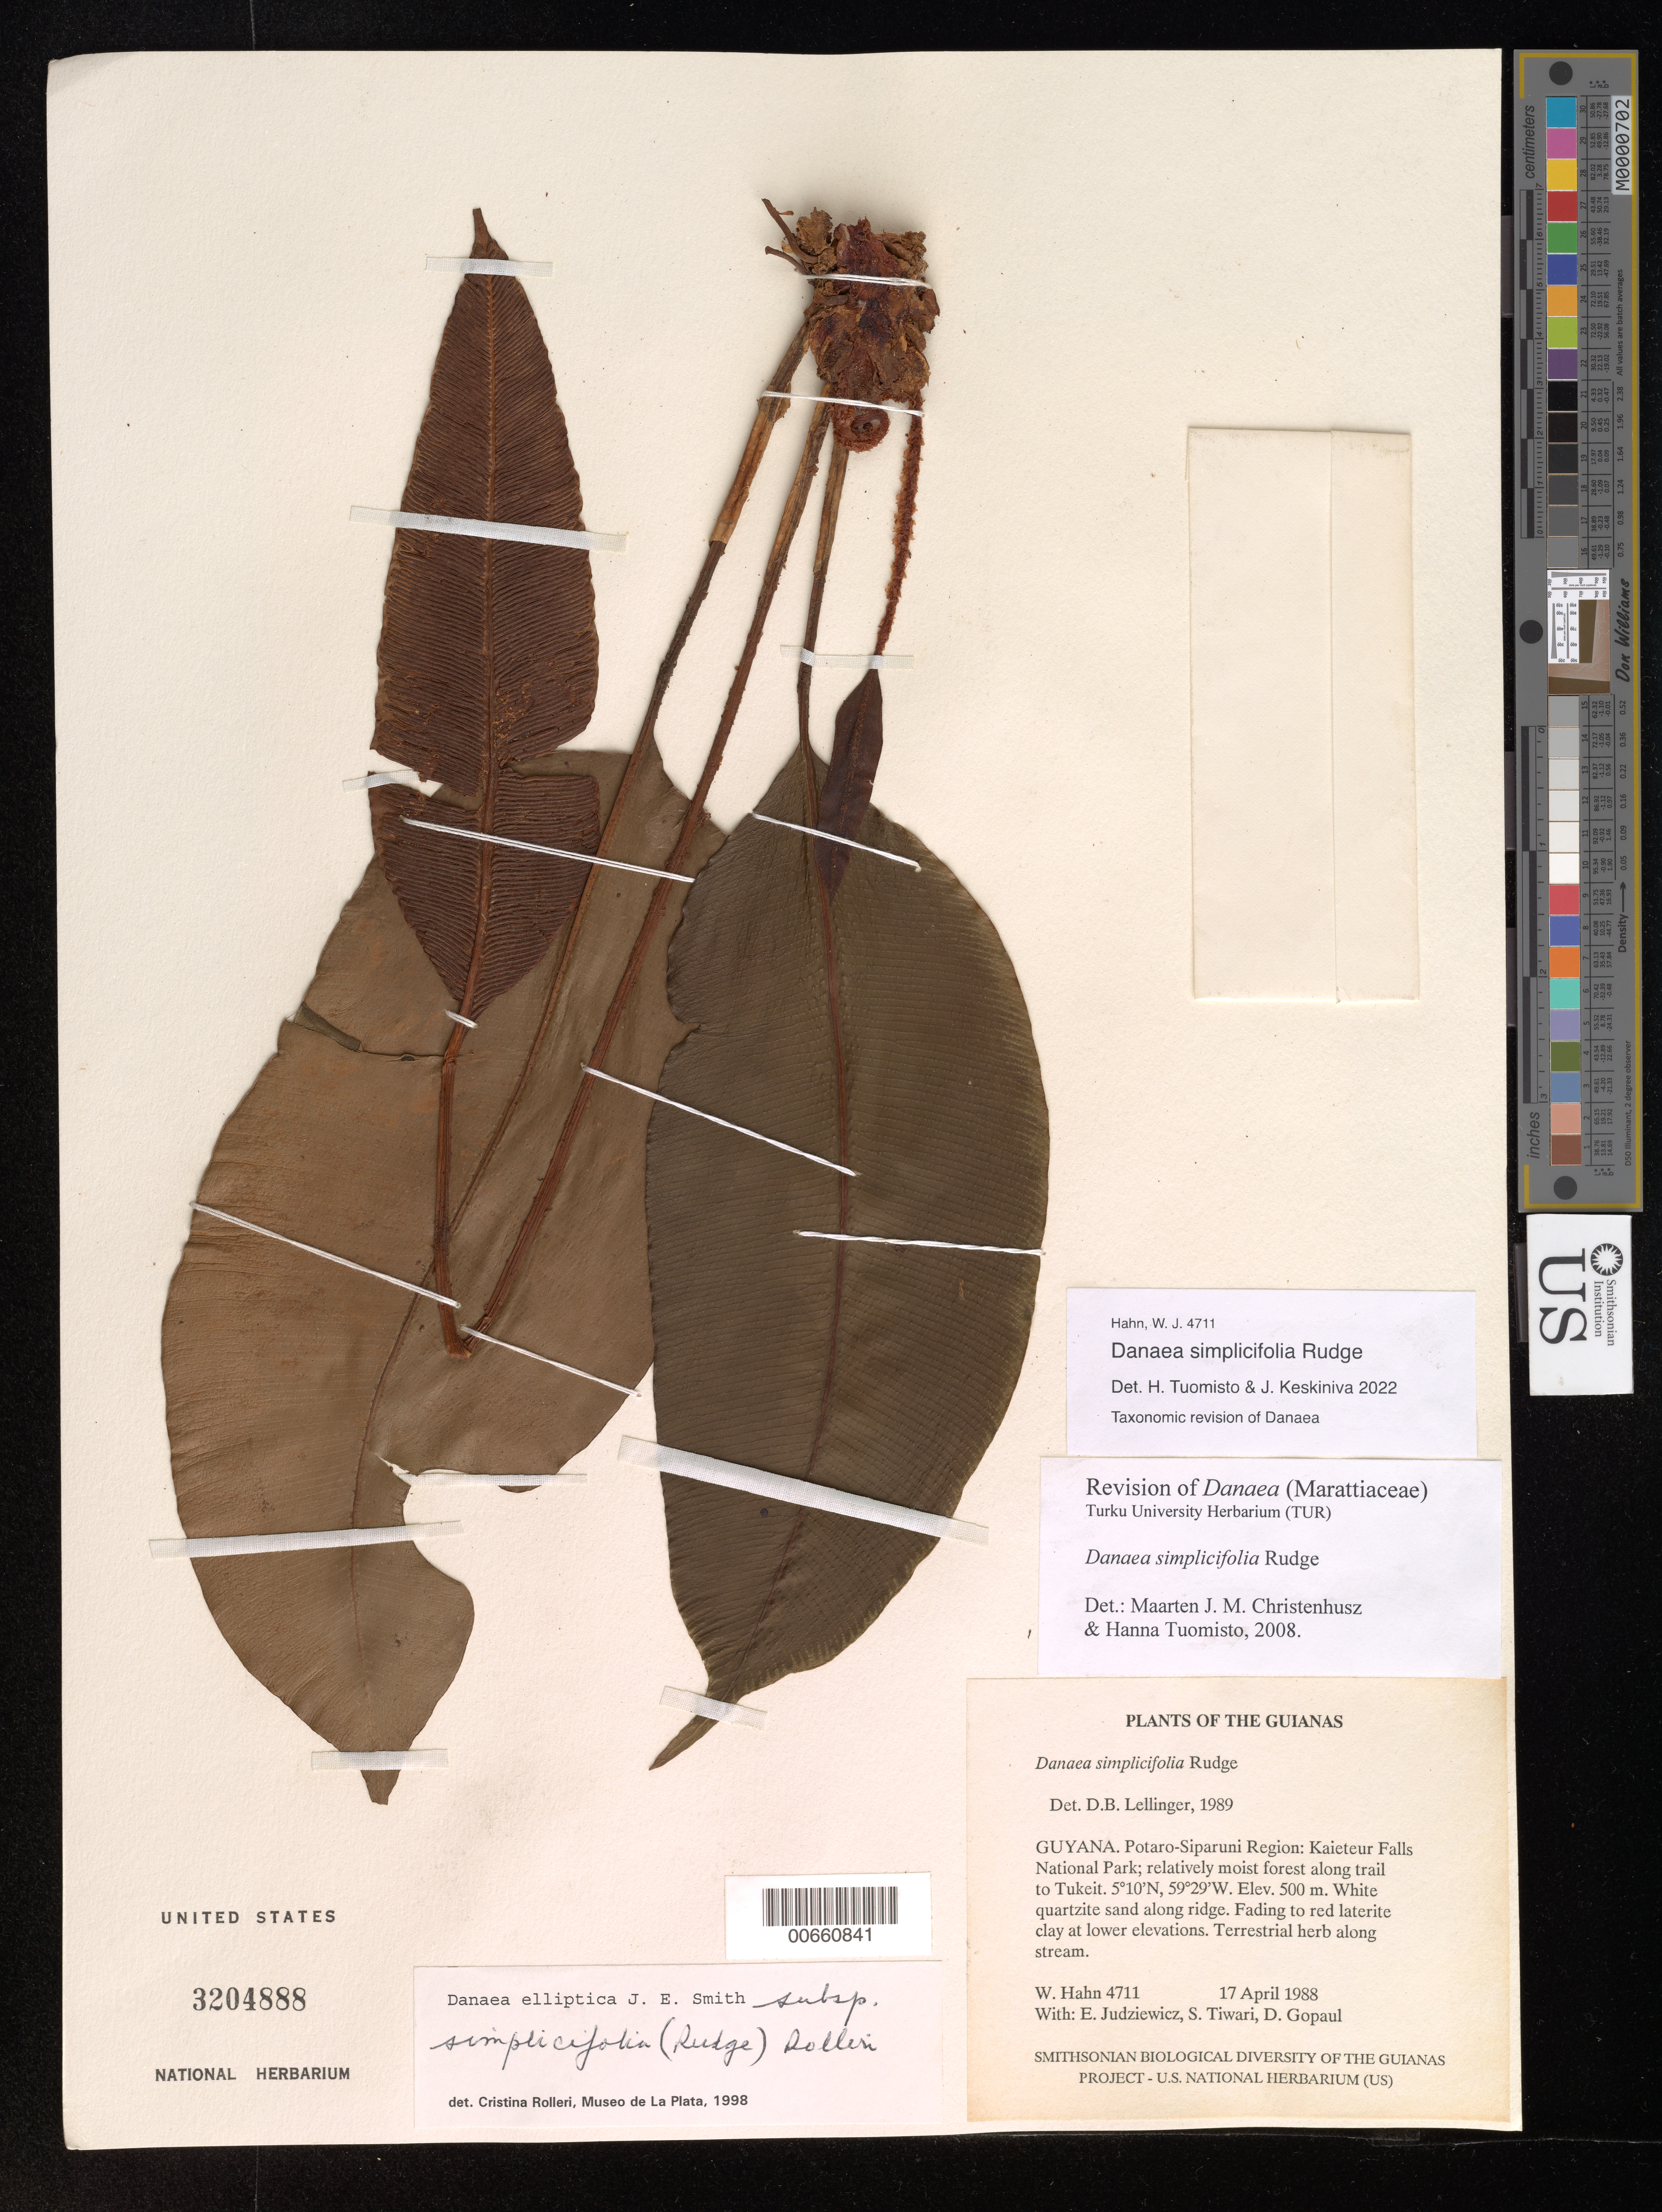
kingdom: Plantae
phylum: Tracheophyta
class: Polypodiopsida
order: Marattiales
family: Marattiaceae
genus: Danaea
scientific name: Danaea simplicifolia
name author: Rudge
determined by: Lellinger, David B., (BOT), Smithsonian Institution - National Museum of Natural History (UNITED STATES)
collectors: W. Hahn, E. J. Judziewicz, S. Tiwari & D. Gopaul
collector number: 4711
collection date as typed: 17 April 1988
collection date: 1988-04-17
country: Guyana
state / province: Potaro-Siparuni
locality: Kaieteur Falls National Park; along trail to Tukeit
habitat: Relatively moist forest. White quartzite sand along ridge fading to red laterite clay at lower elevations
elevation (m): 500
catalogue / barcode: US 3204888